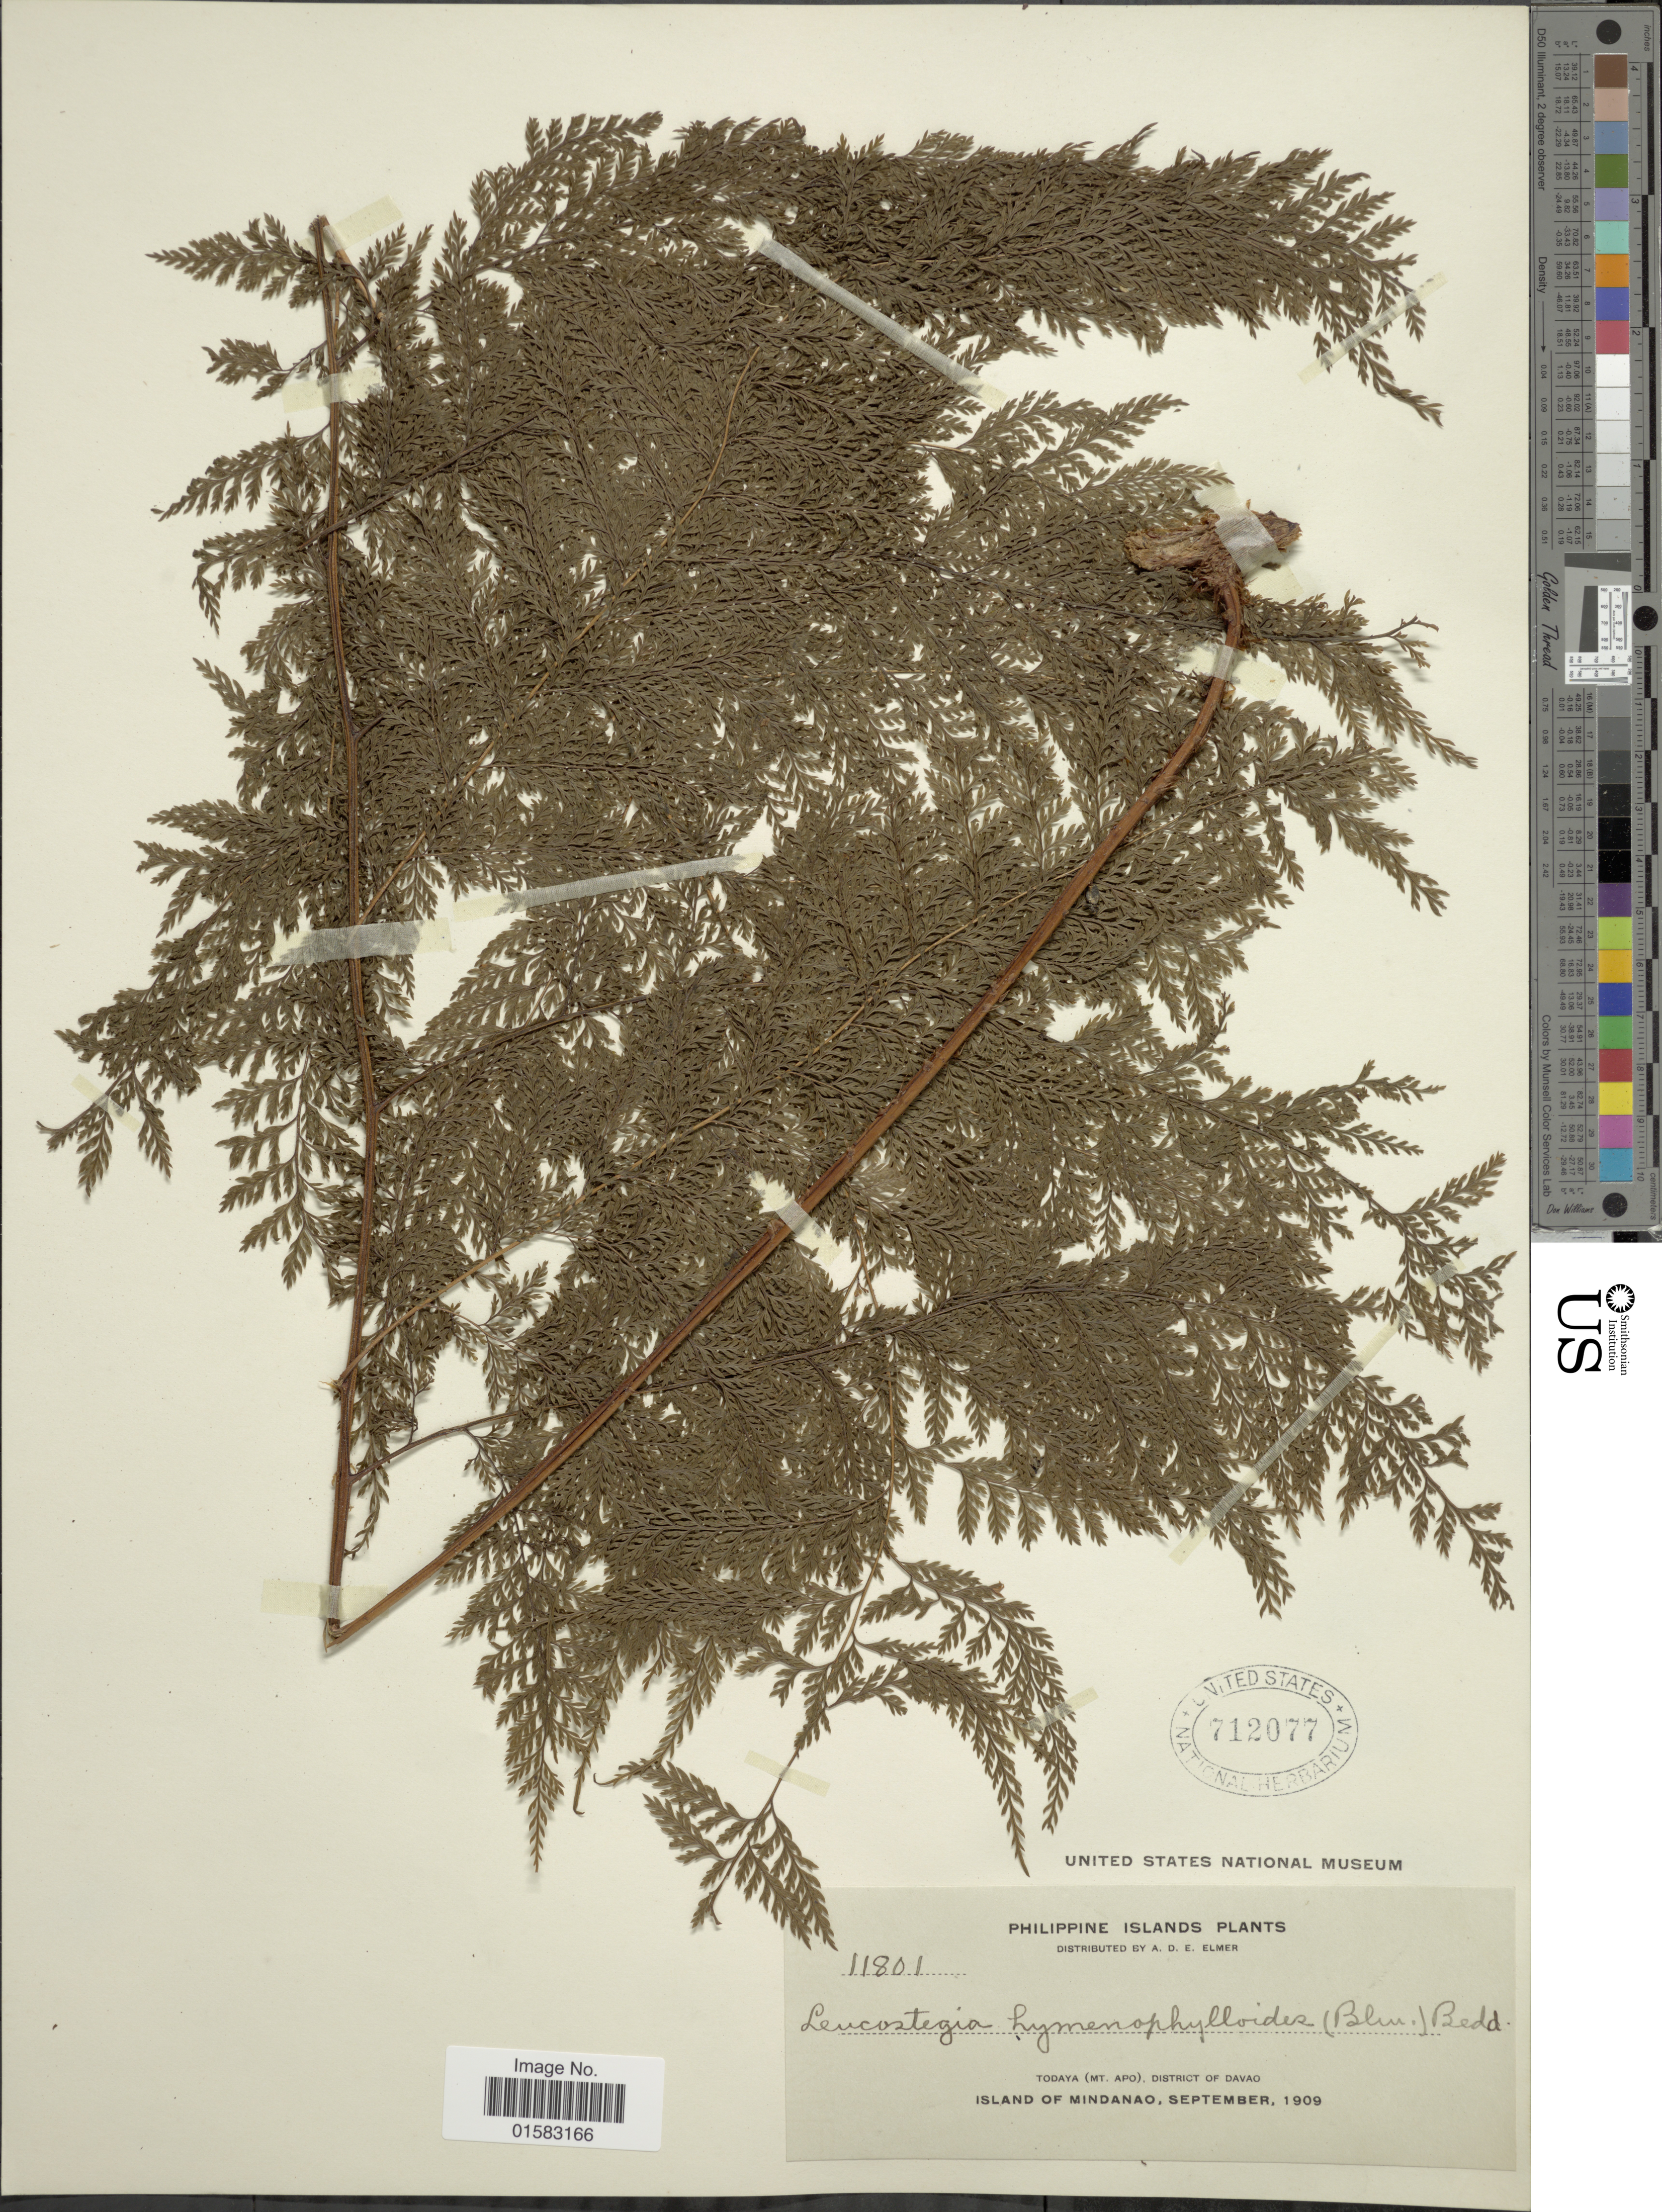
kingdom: Plantae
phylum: Tracheophyta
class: Polypodiopsida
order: Polypodiales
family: Davalliaceae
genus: Davallia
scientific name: Davallia hymenophylloides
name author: (Bedd.) Kuhn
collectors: A. D. E. Elmer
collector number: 11801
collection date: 1909-09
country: Philippines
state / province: Davao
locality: Todaya (Mt Apo), Island of Mindanao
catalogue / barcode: US 712077